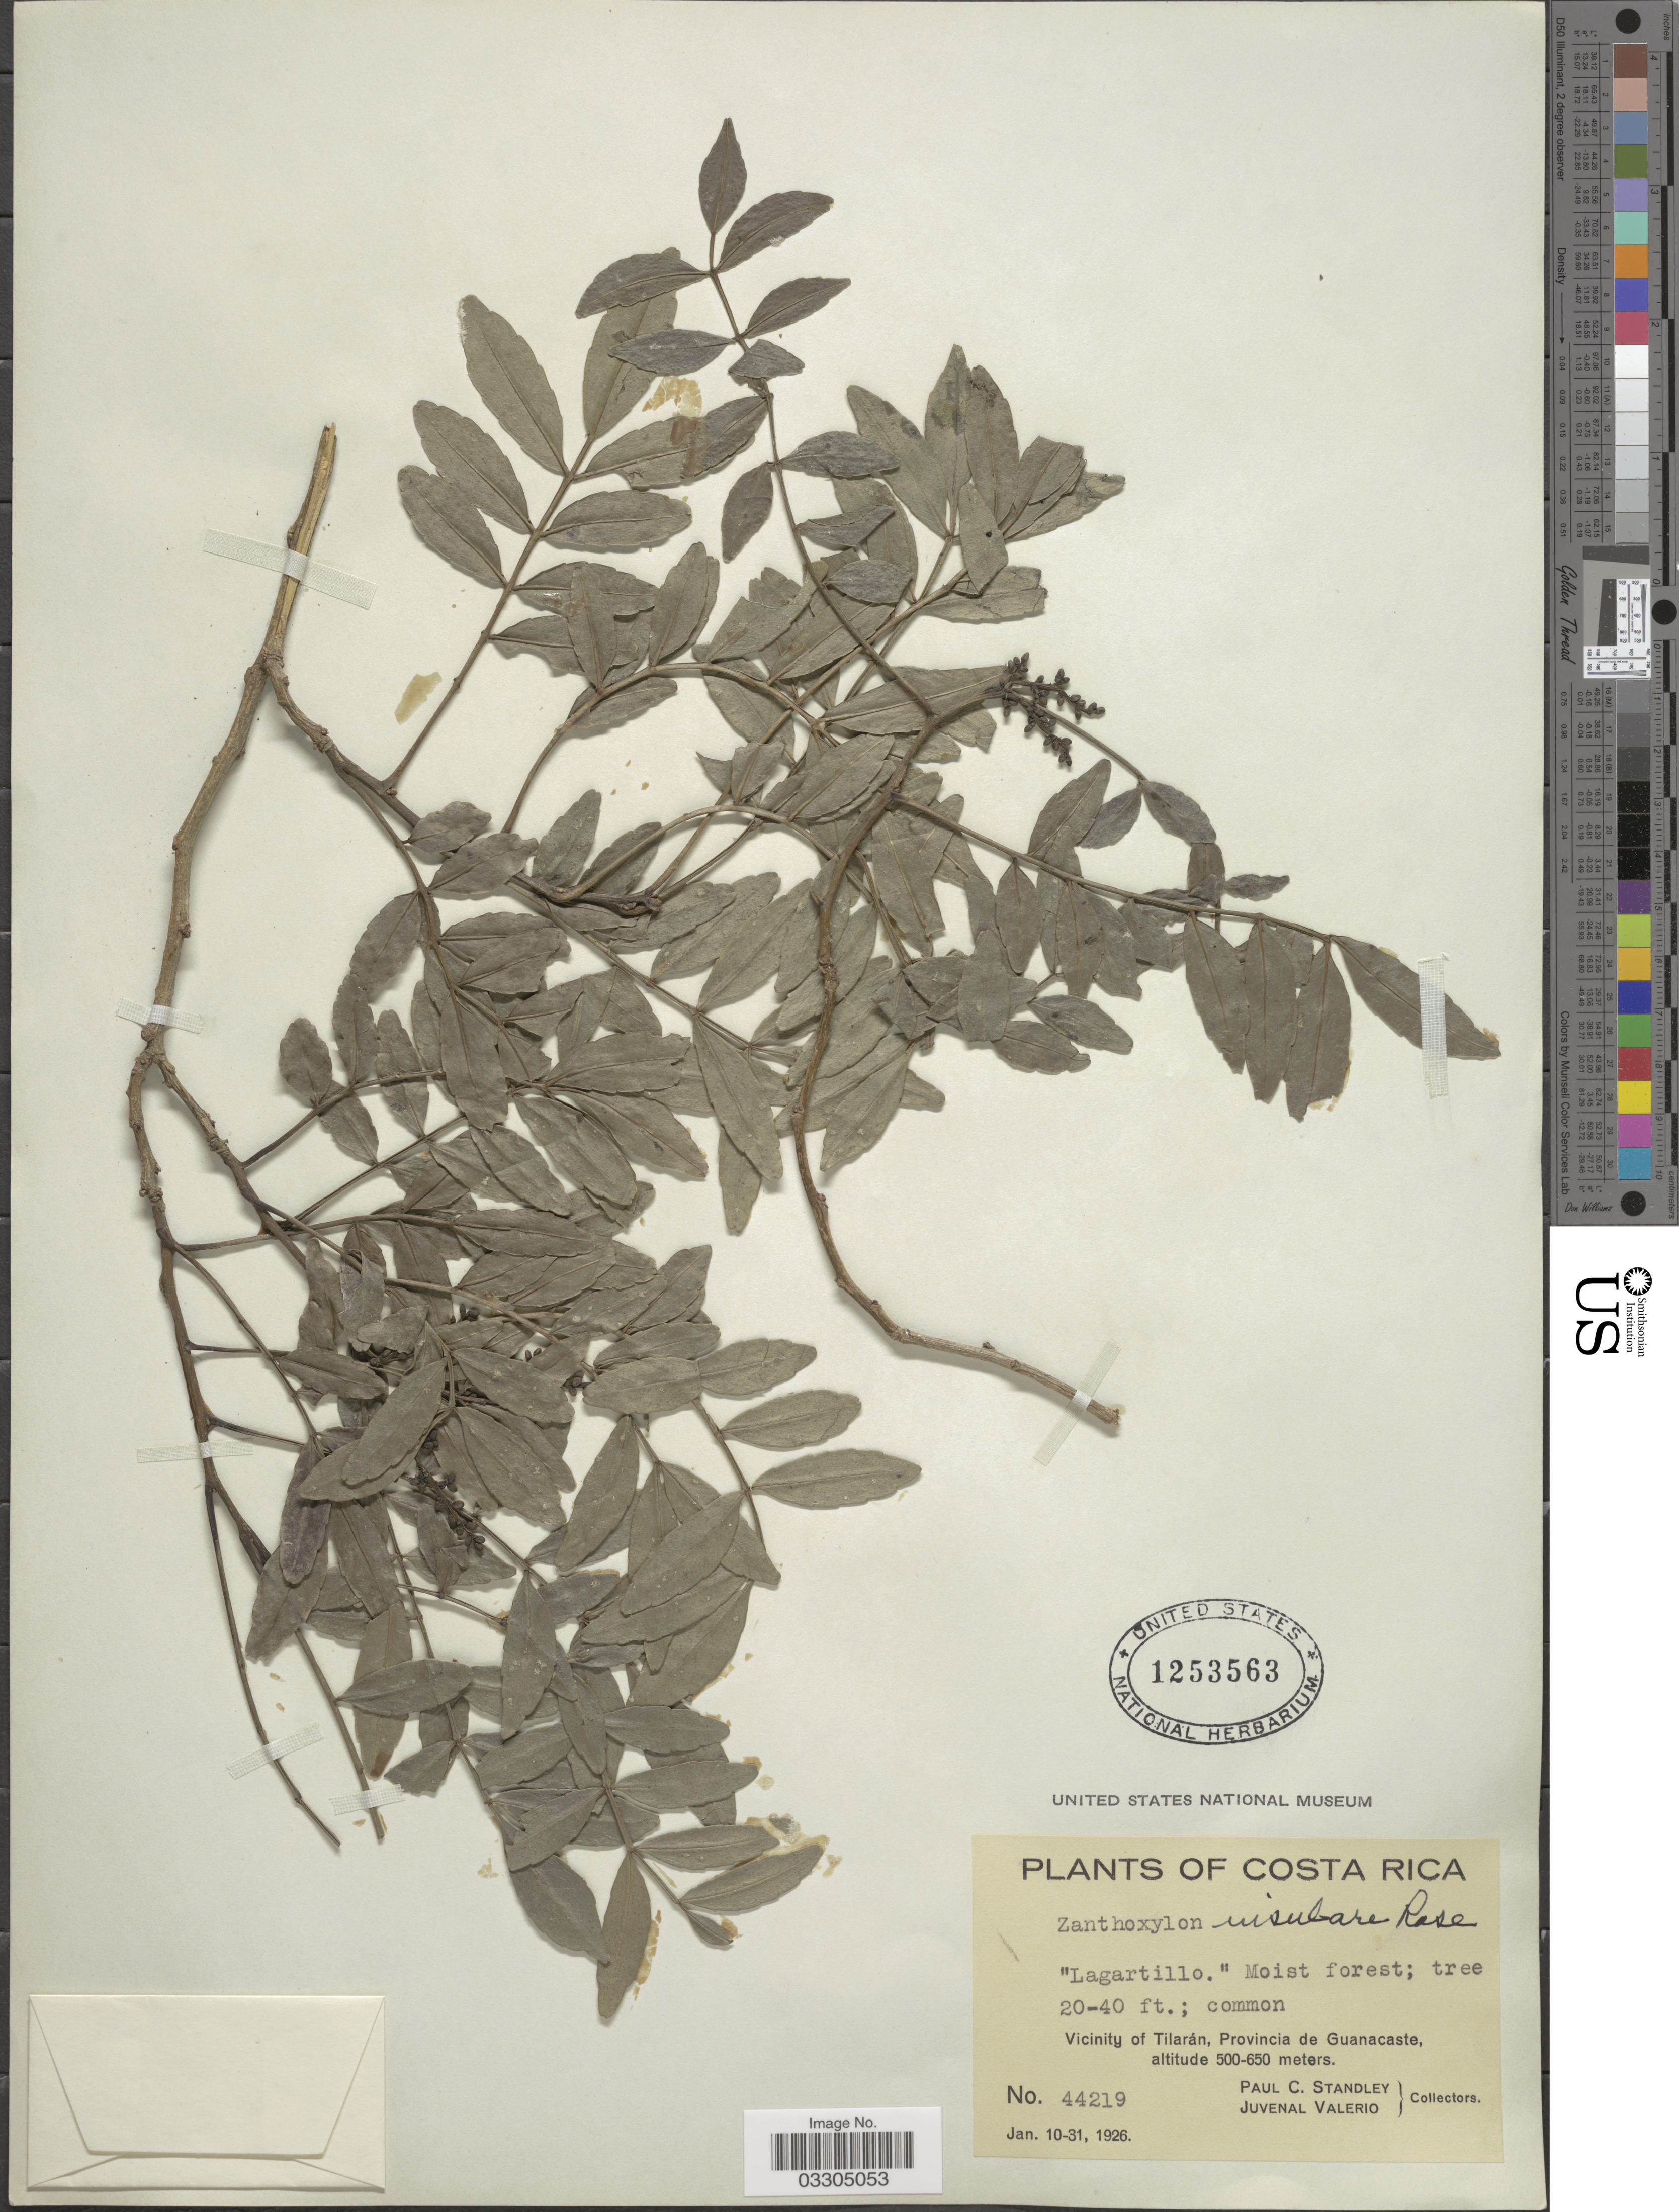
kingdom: Plantae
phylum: Tracheophyta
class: Magnoliopsida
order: Sapindales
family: Rutaceae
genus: Zanthoxylum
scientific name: Zanthoxylum insulare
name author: Rose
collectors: P. C. Standley & J. Valerio R.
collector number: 44219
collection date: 1926-01-10/1926-01-31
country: Costa Rica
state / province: Guanacaste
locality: Vicinity of Tilarán.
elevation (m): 500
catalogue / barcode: US 1253563